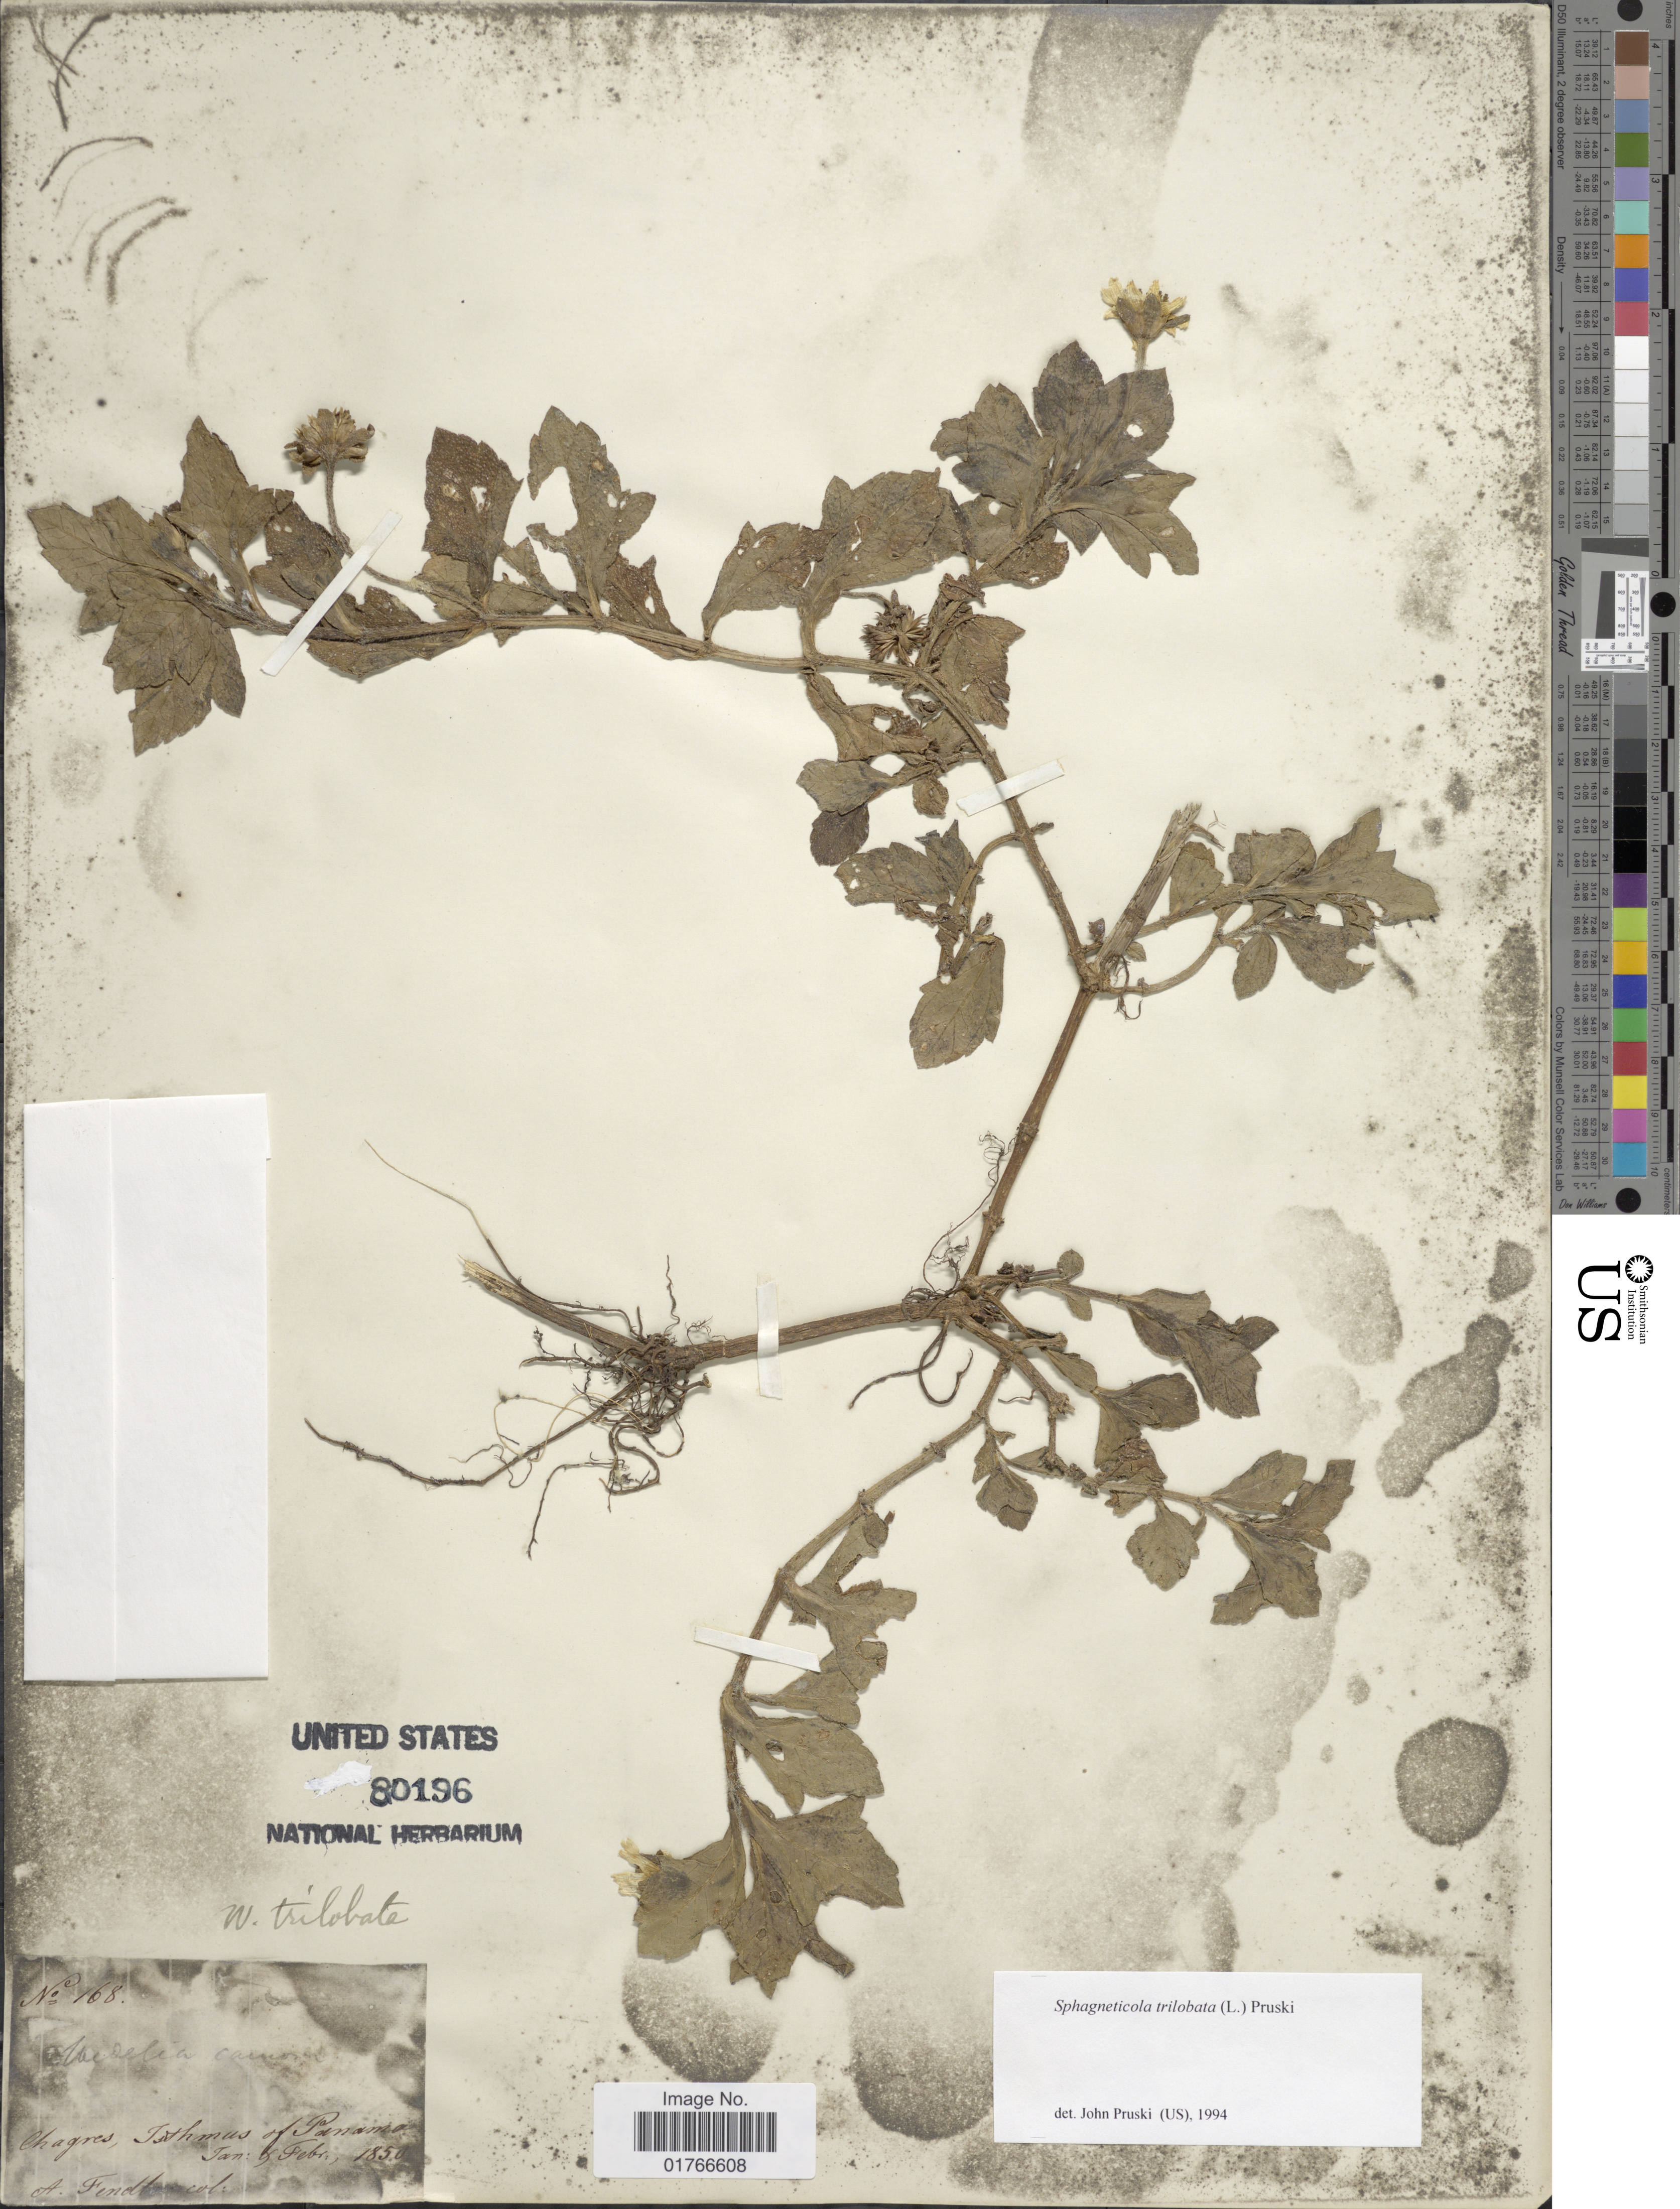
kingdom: Plantae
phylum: Tracheophyta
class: Magnoliopsida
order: Asterales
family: Asteraceae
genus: Sphagneticola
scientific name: Sphagneticola trilobata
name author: (L.) Pruski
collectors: A. Fendler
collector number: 168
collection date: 1850-01/1850-02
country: Panama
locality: Chagres, Isthmus of Panama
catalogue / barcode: US 80196